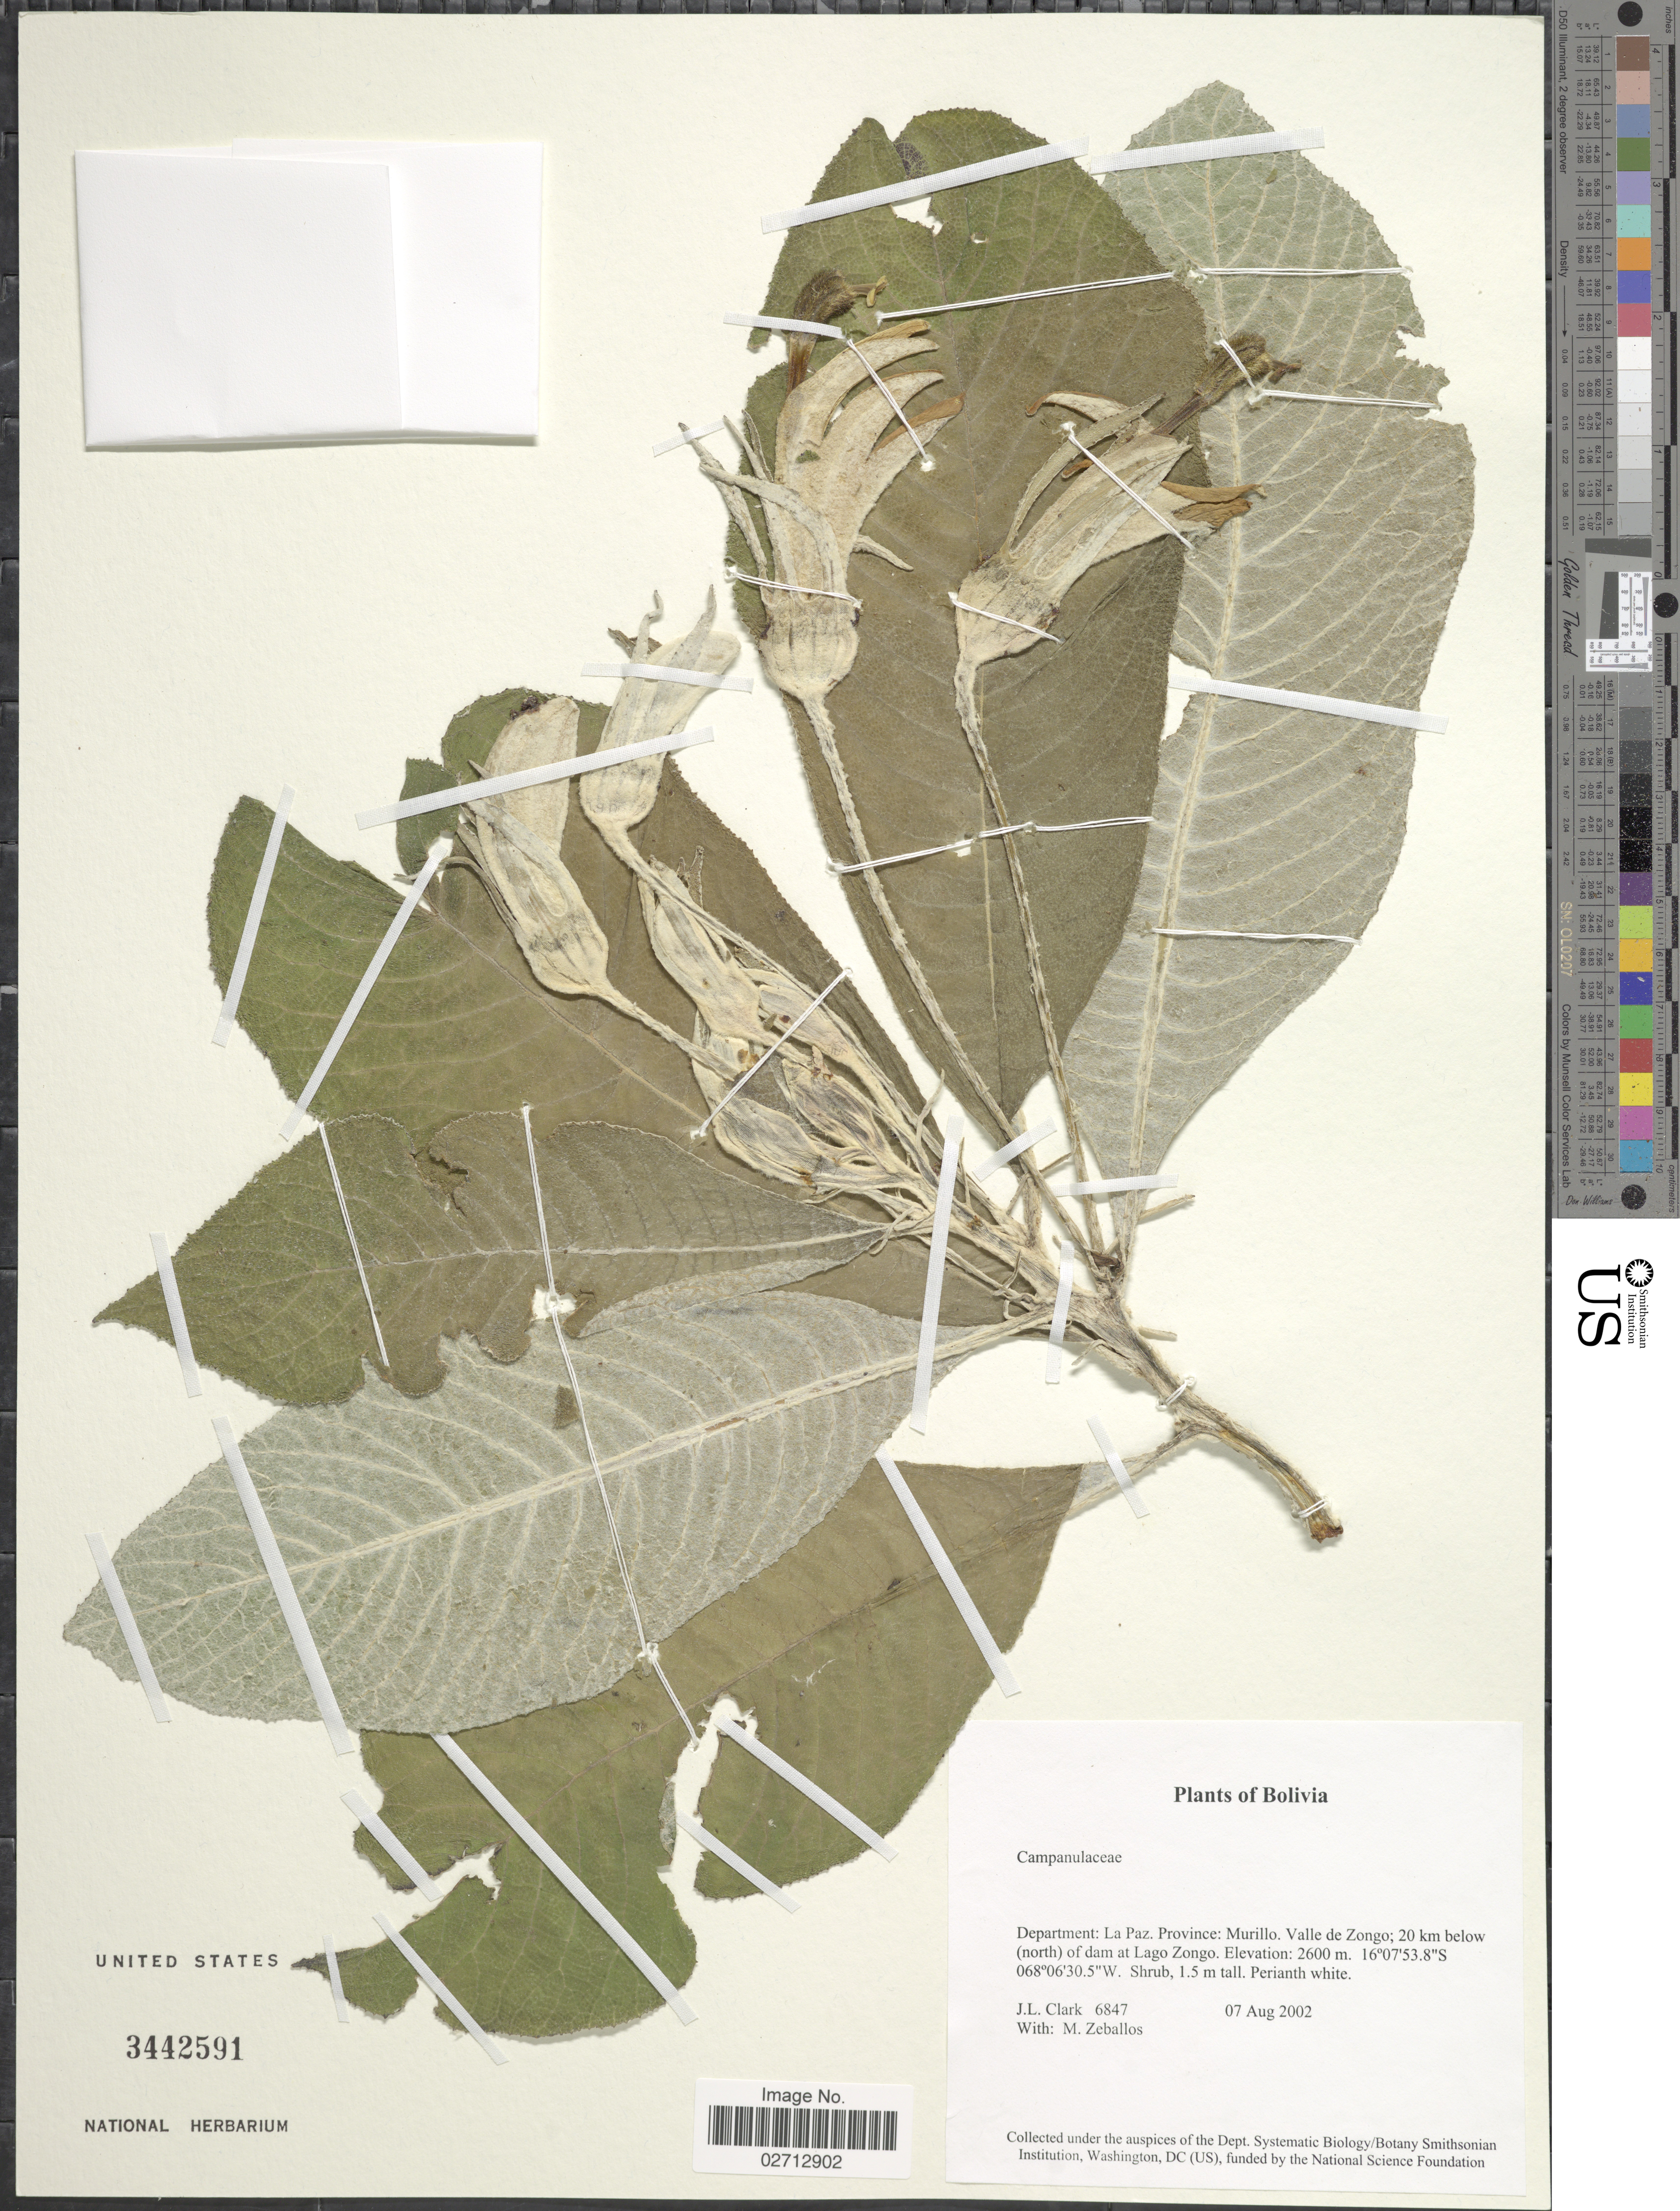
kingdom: Plantae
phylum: Tracheophyta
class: Magnoliopsida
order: Asterales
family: Campanulaceae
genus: Centropogon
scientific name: Centropogon incanus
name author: (Britton) Zahlbr.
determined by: Lagomarsino, L. P.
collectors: J. L. Clark & M. Zeballos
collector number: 6847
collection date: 2002-08-07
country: Bolivia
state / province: La Paz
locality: Province: Murillo. Valle de Zongo; 20 km below (north) of dam at Lago Zongo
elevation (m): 2600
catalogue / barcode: US 3442591